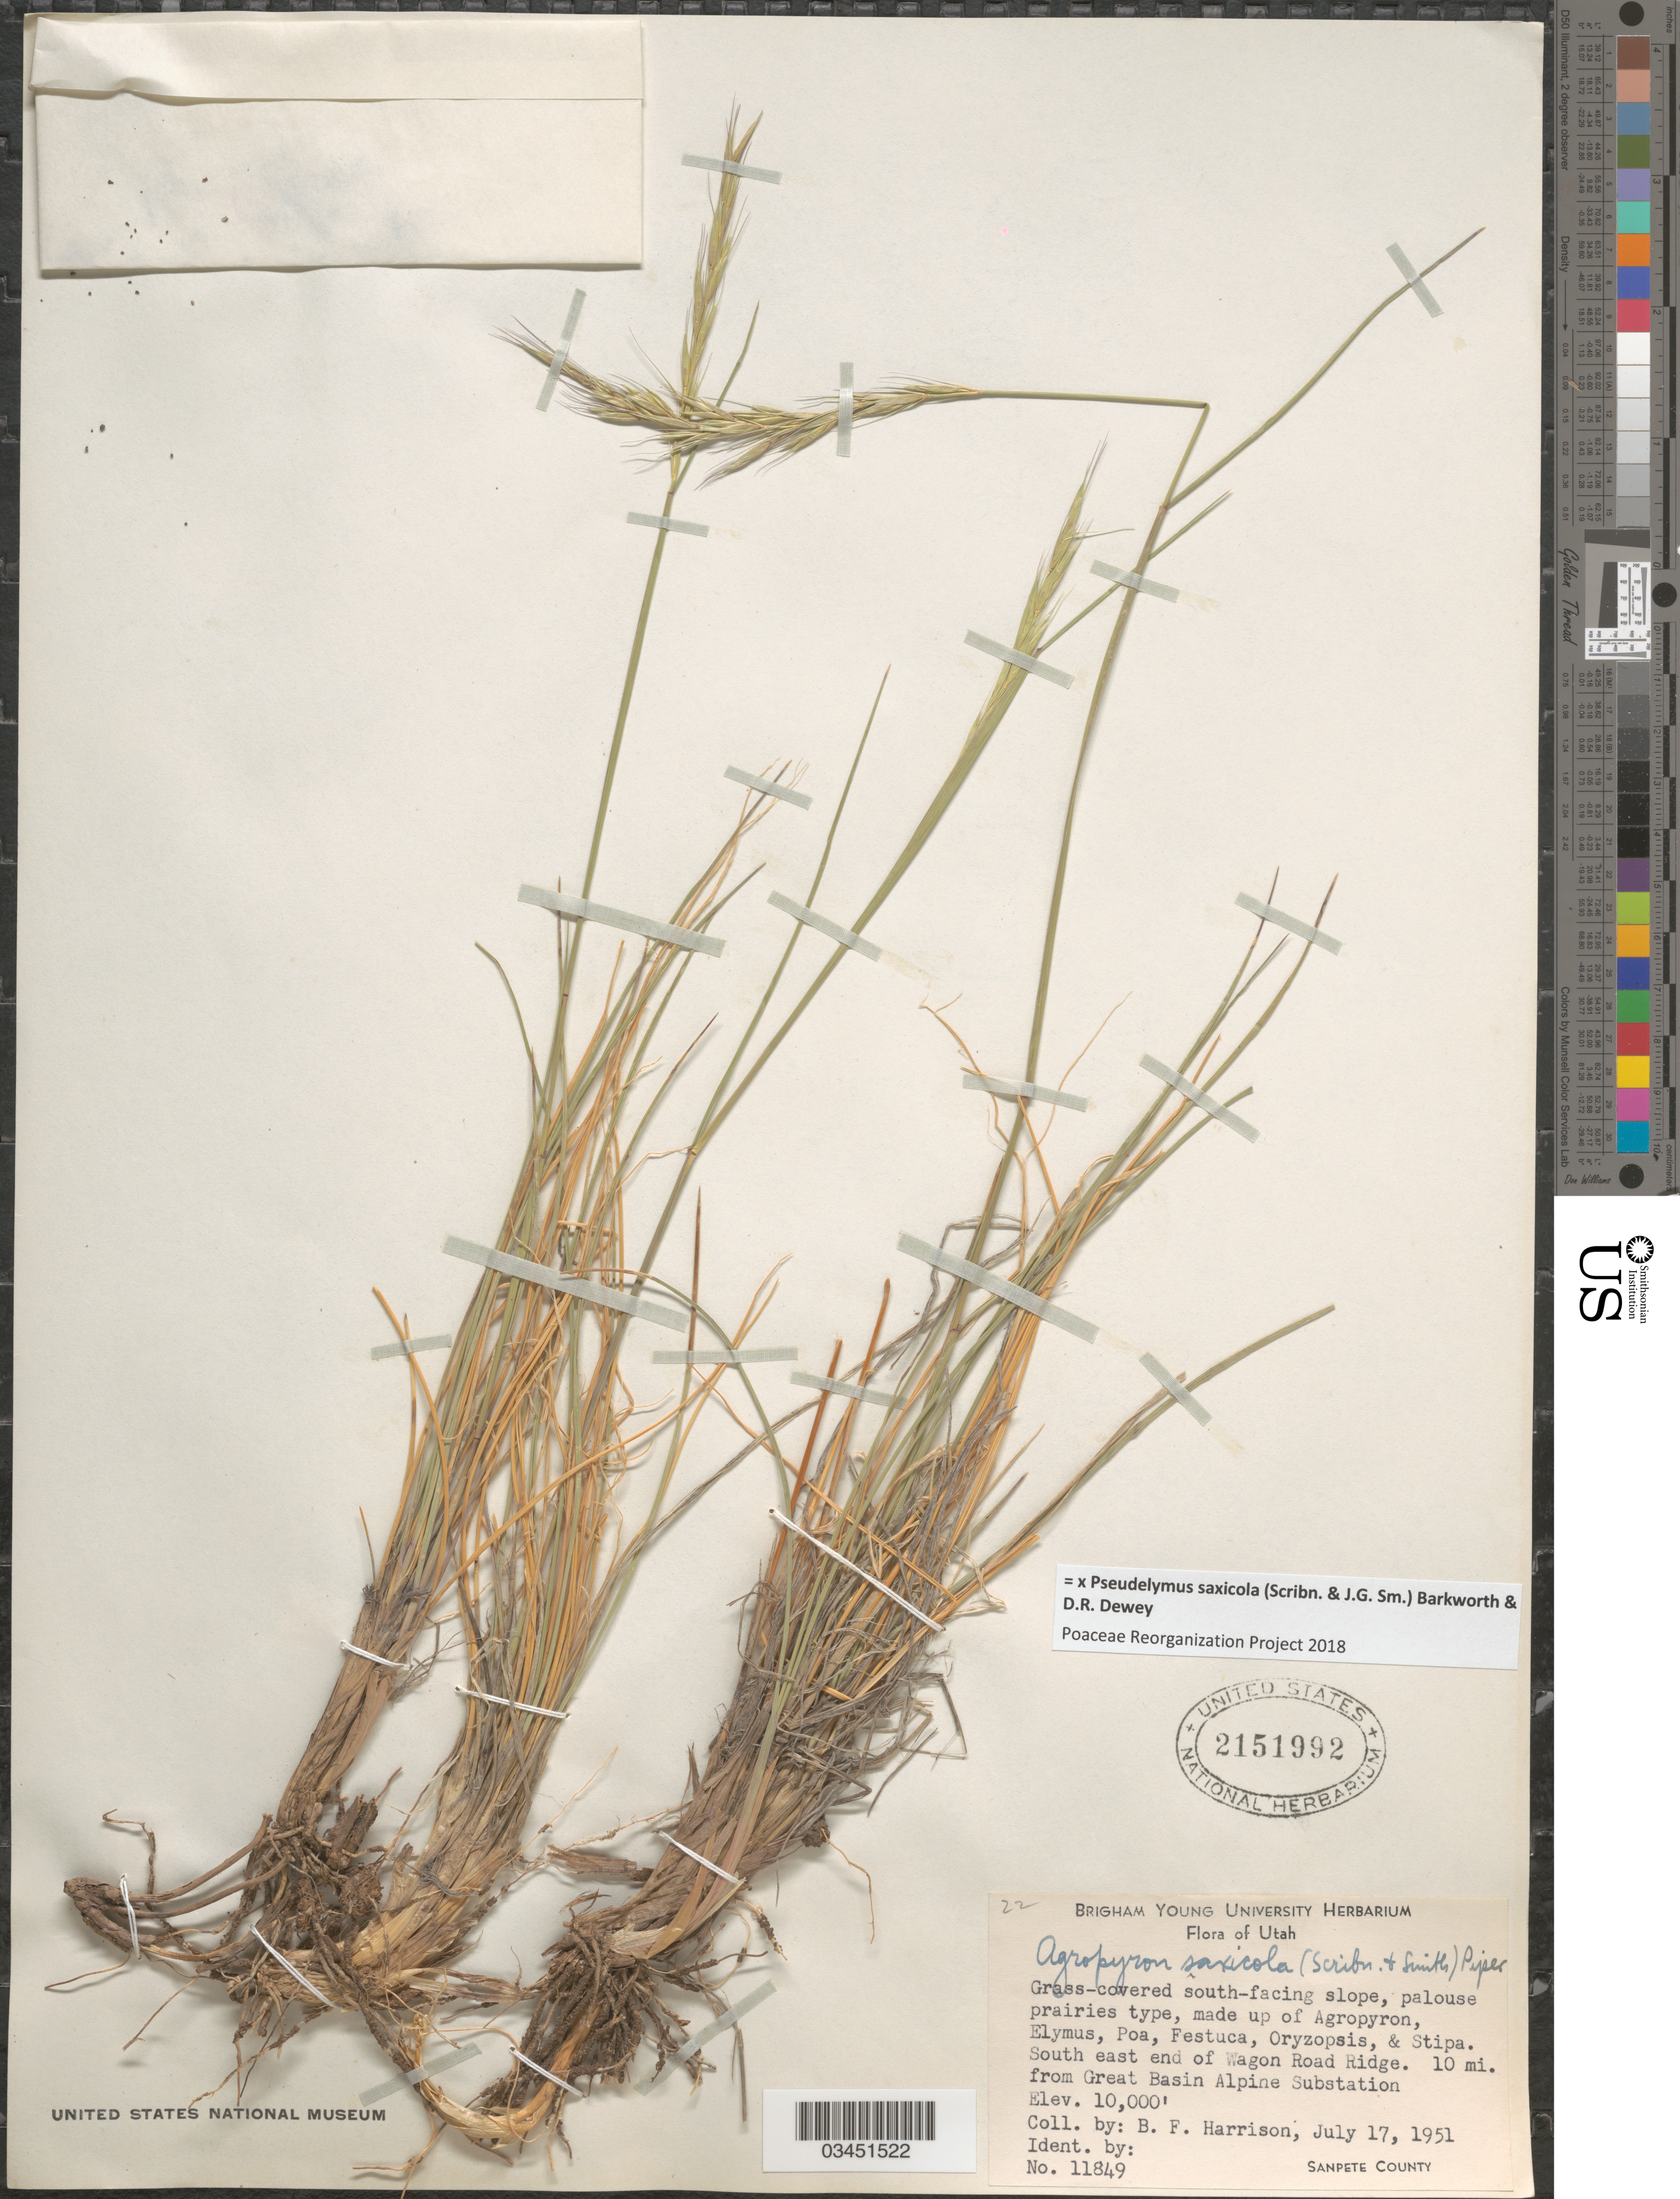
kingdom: Plantae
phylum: Tracheophyta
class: Liliopsida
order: Poales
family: Poaceae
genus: Pseudelymus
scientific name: x Pseudelymus saxicola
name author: (Scribn. & J.G. Sm.) Barkworth & Dewey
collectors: B. F. Harrison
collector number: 11849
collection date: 1951-07-17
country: United States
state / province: Utah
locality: Grass-covered south-facing slope. South east end of Wagon Road Ridge. 10 mi. from Great Basin Alpine Substation. Sanpete County.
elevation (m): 3048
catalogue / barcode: US 2151992